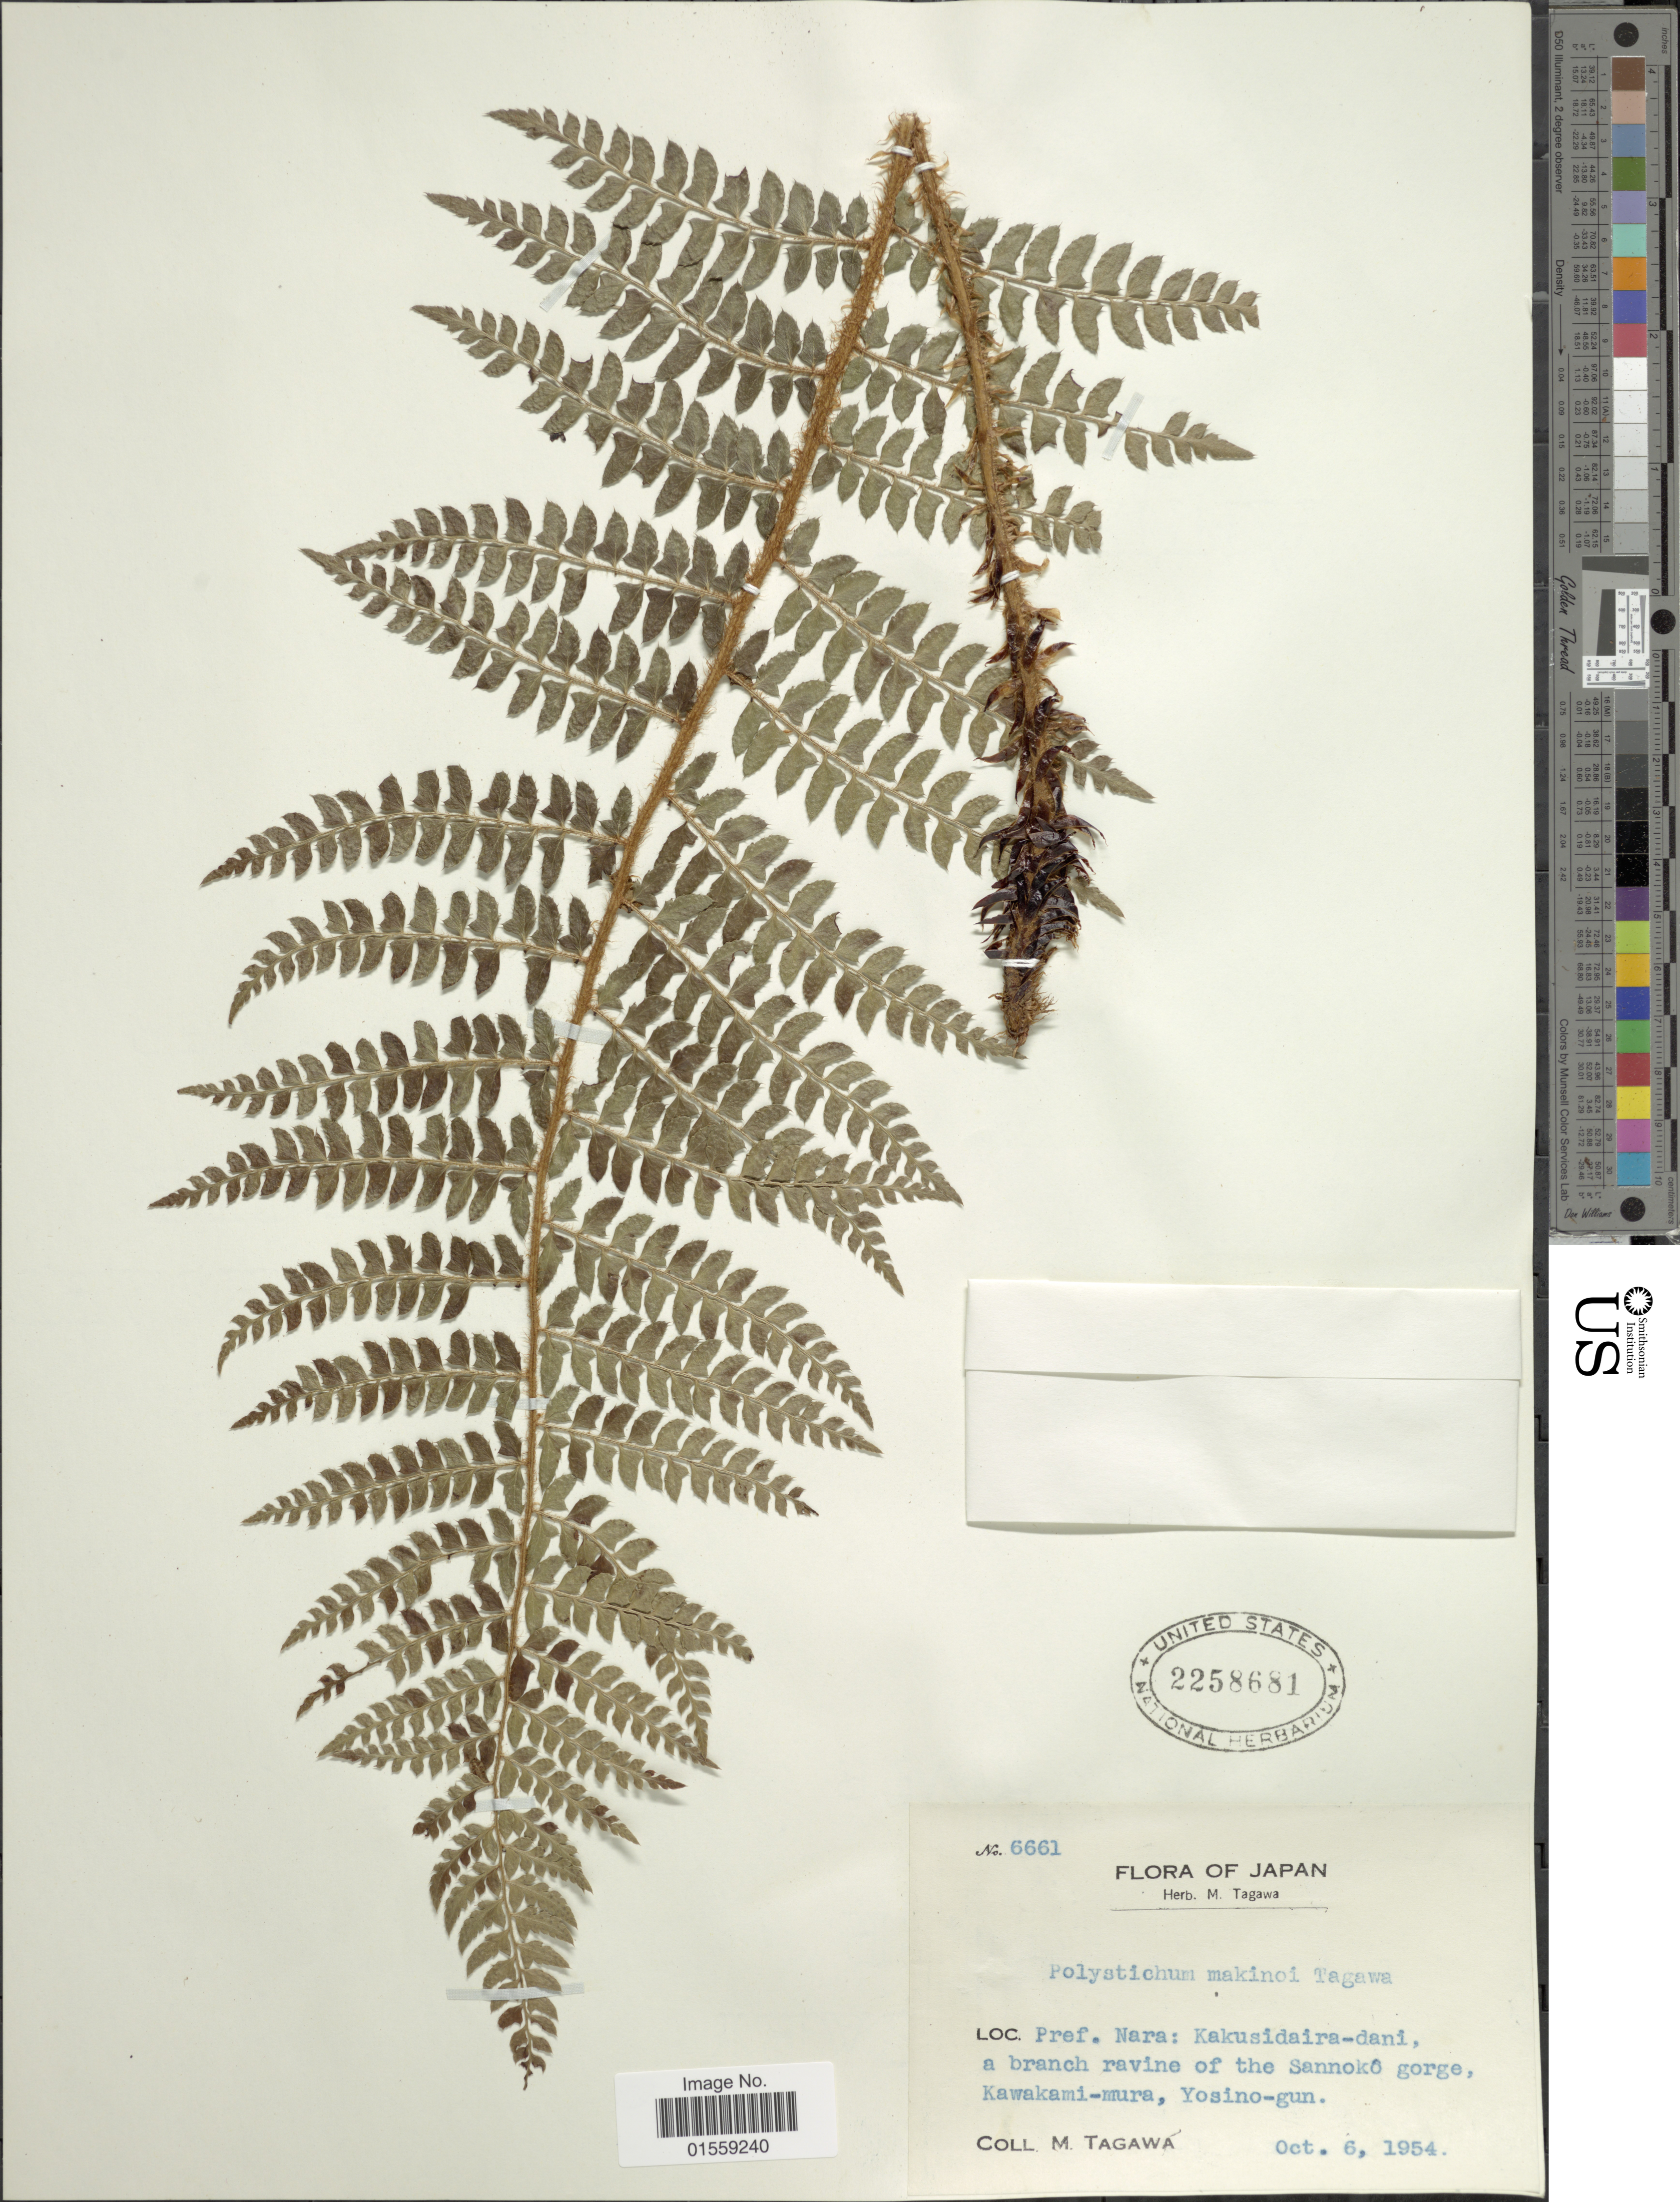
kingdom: Plantae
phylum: Tracheophyta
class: Polypodiopsida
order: Polypodiales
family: Dryopteridaceae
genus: Polystichum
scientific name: Polystichum makinoi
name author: (Tagawa) Tagawa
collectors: M. Tagawa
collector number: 6661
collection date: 1954-10-06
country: Japan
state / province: Nara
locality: Kakusidaira-dani, a branch ravine of the Sannoko gorge, Kawakami-mura, Yosino-gun.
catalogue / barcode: US 2258681